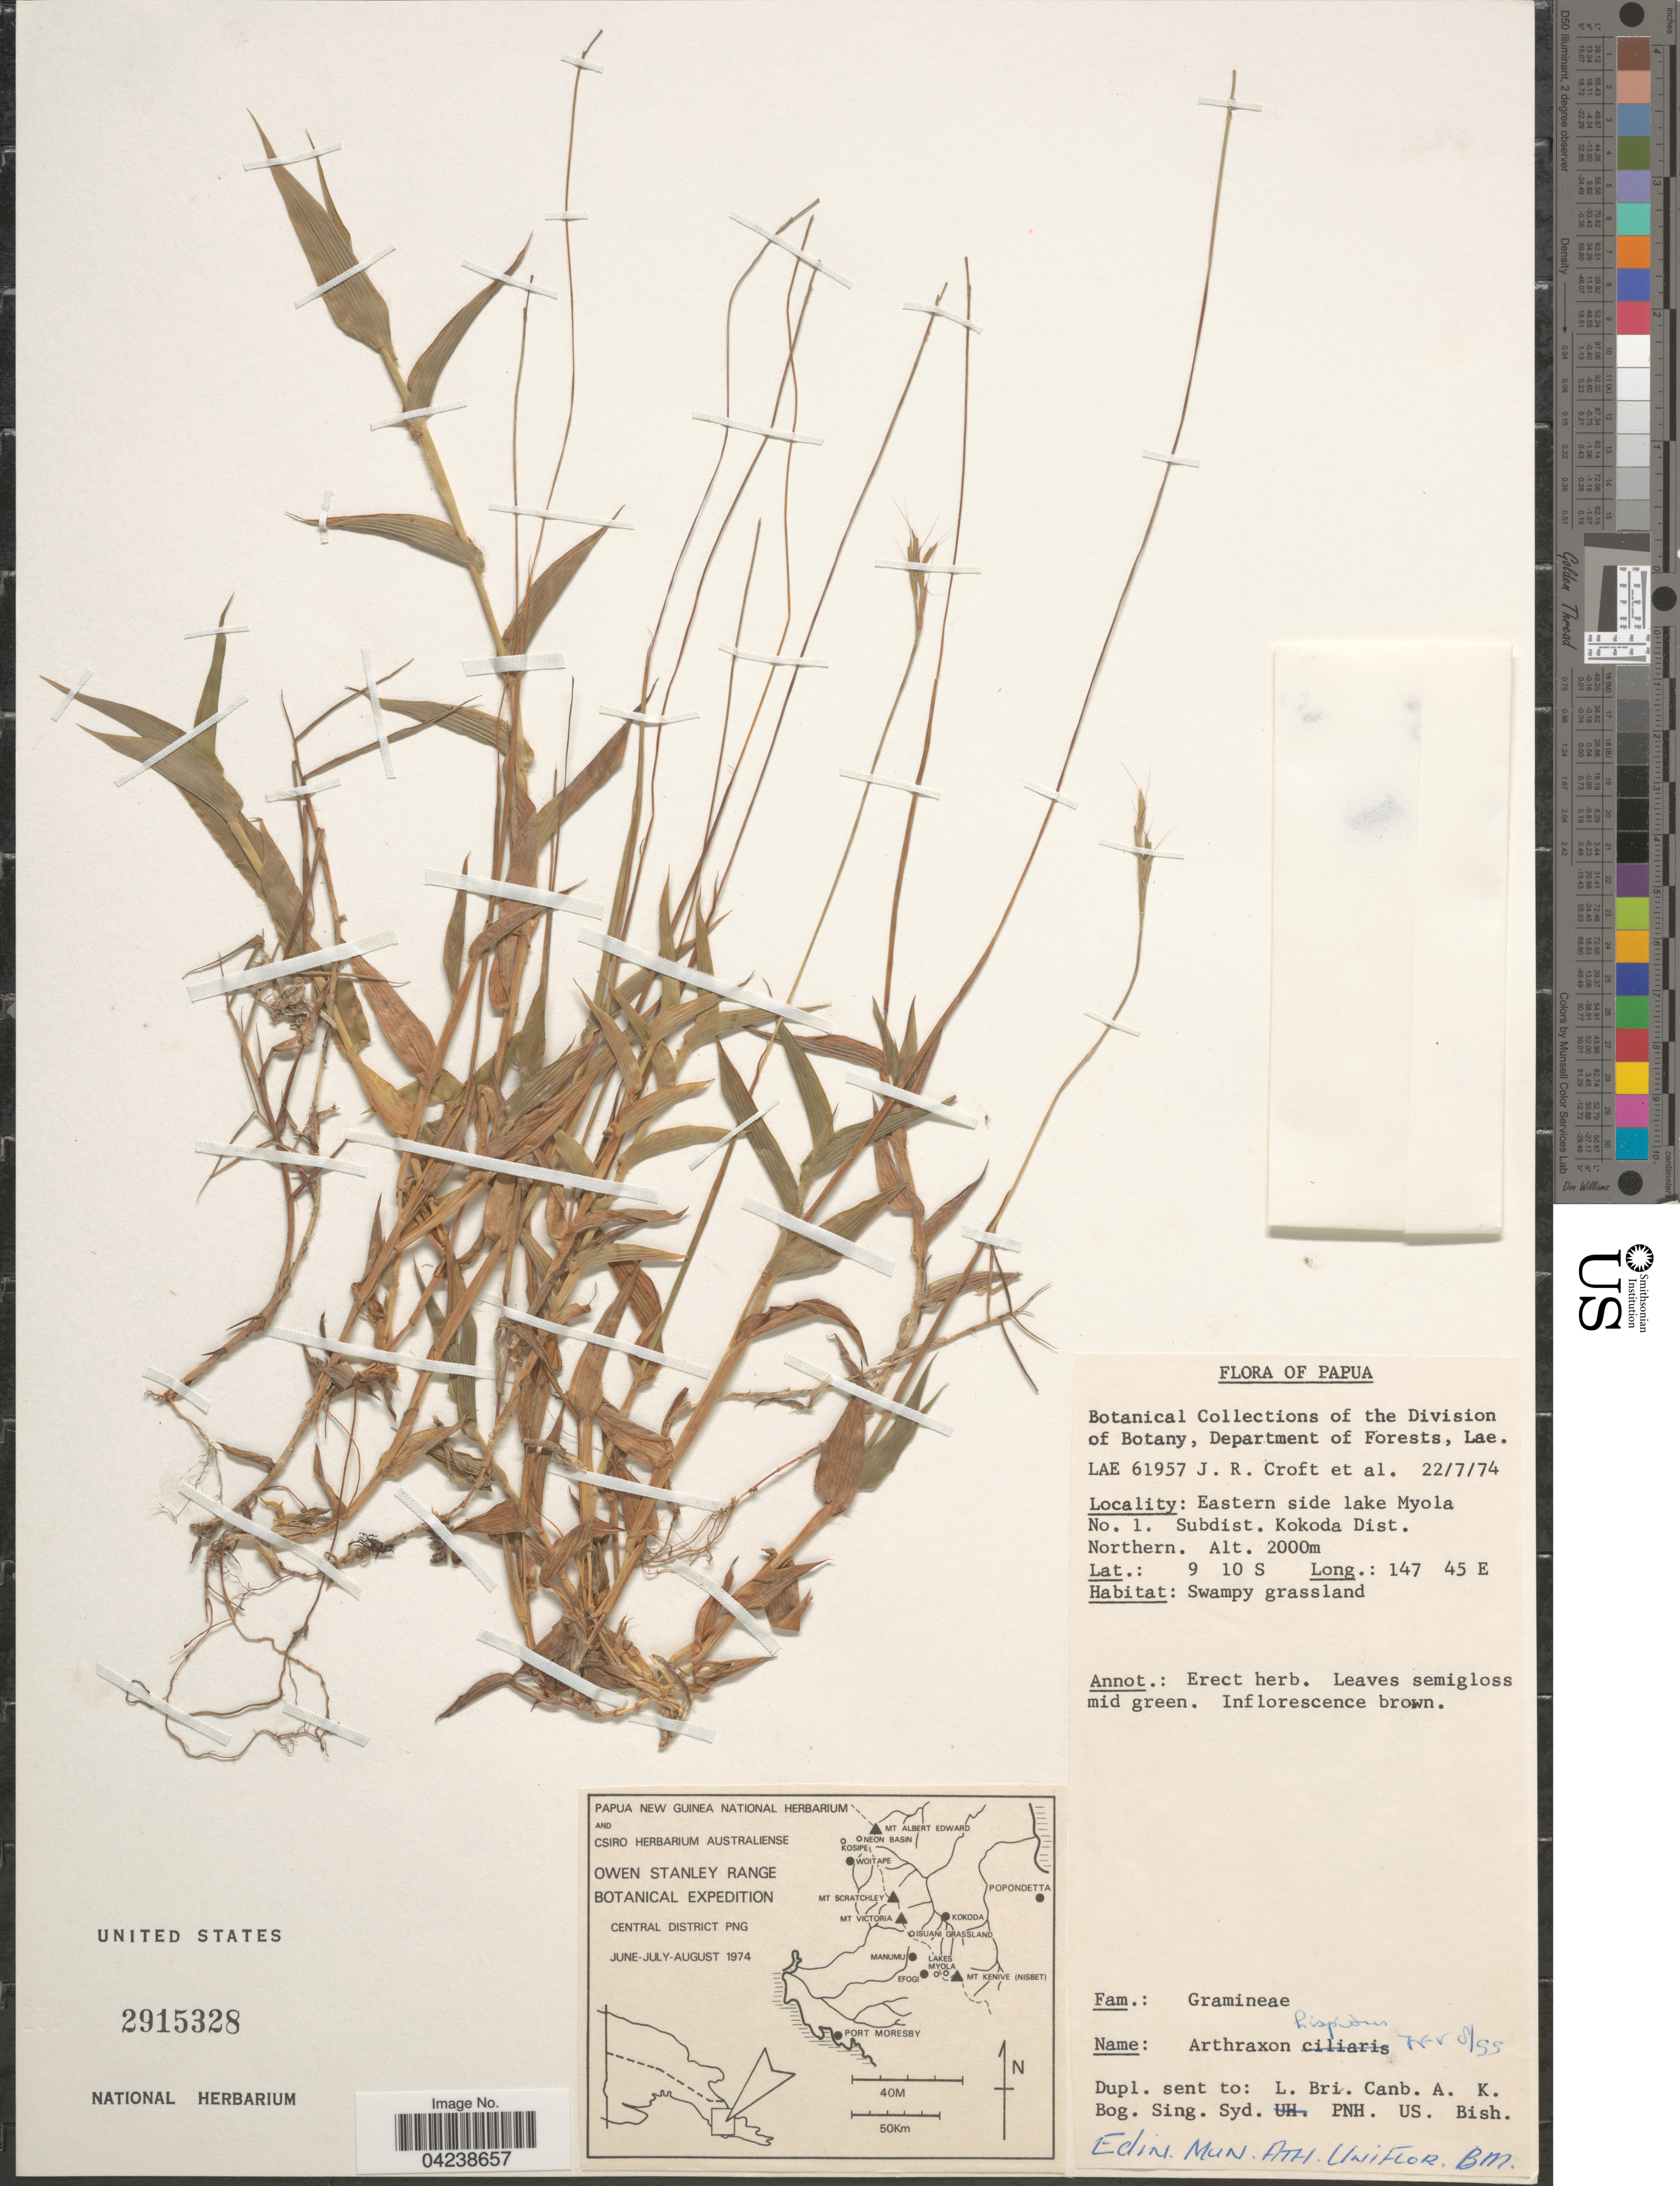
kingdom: Plantae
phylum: Tracheophyta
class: Liliopsida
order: Poales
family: Poaceae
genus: Arthraxon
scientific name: Arthraxon hispidus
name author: (Thunb.) Makino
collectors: J. R. Croft & et al.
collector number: LAE61957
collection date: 1974-07-22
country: Papua New Guinea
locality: Papua. Eastern side lake Myola No. 1. Subdist. Kokoda Dist. Northern. Owen Stanley Range Botanical Expedition. Central District PNG.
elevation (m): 2000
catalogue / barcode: US 2915328